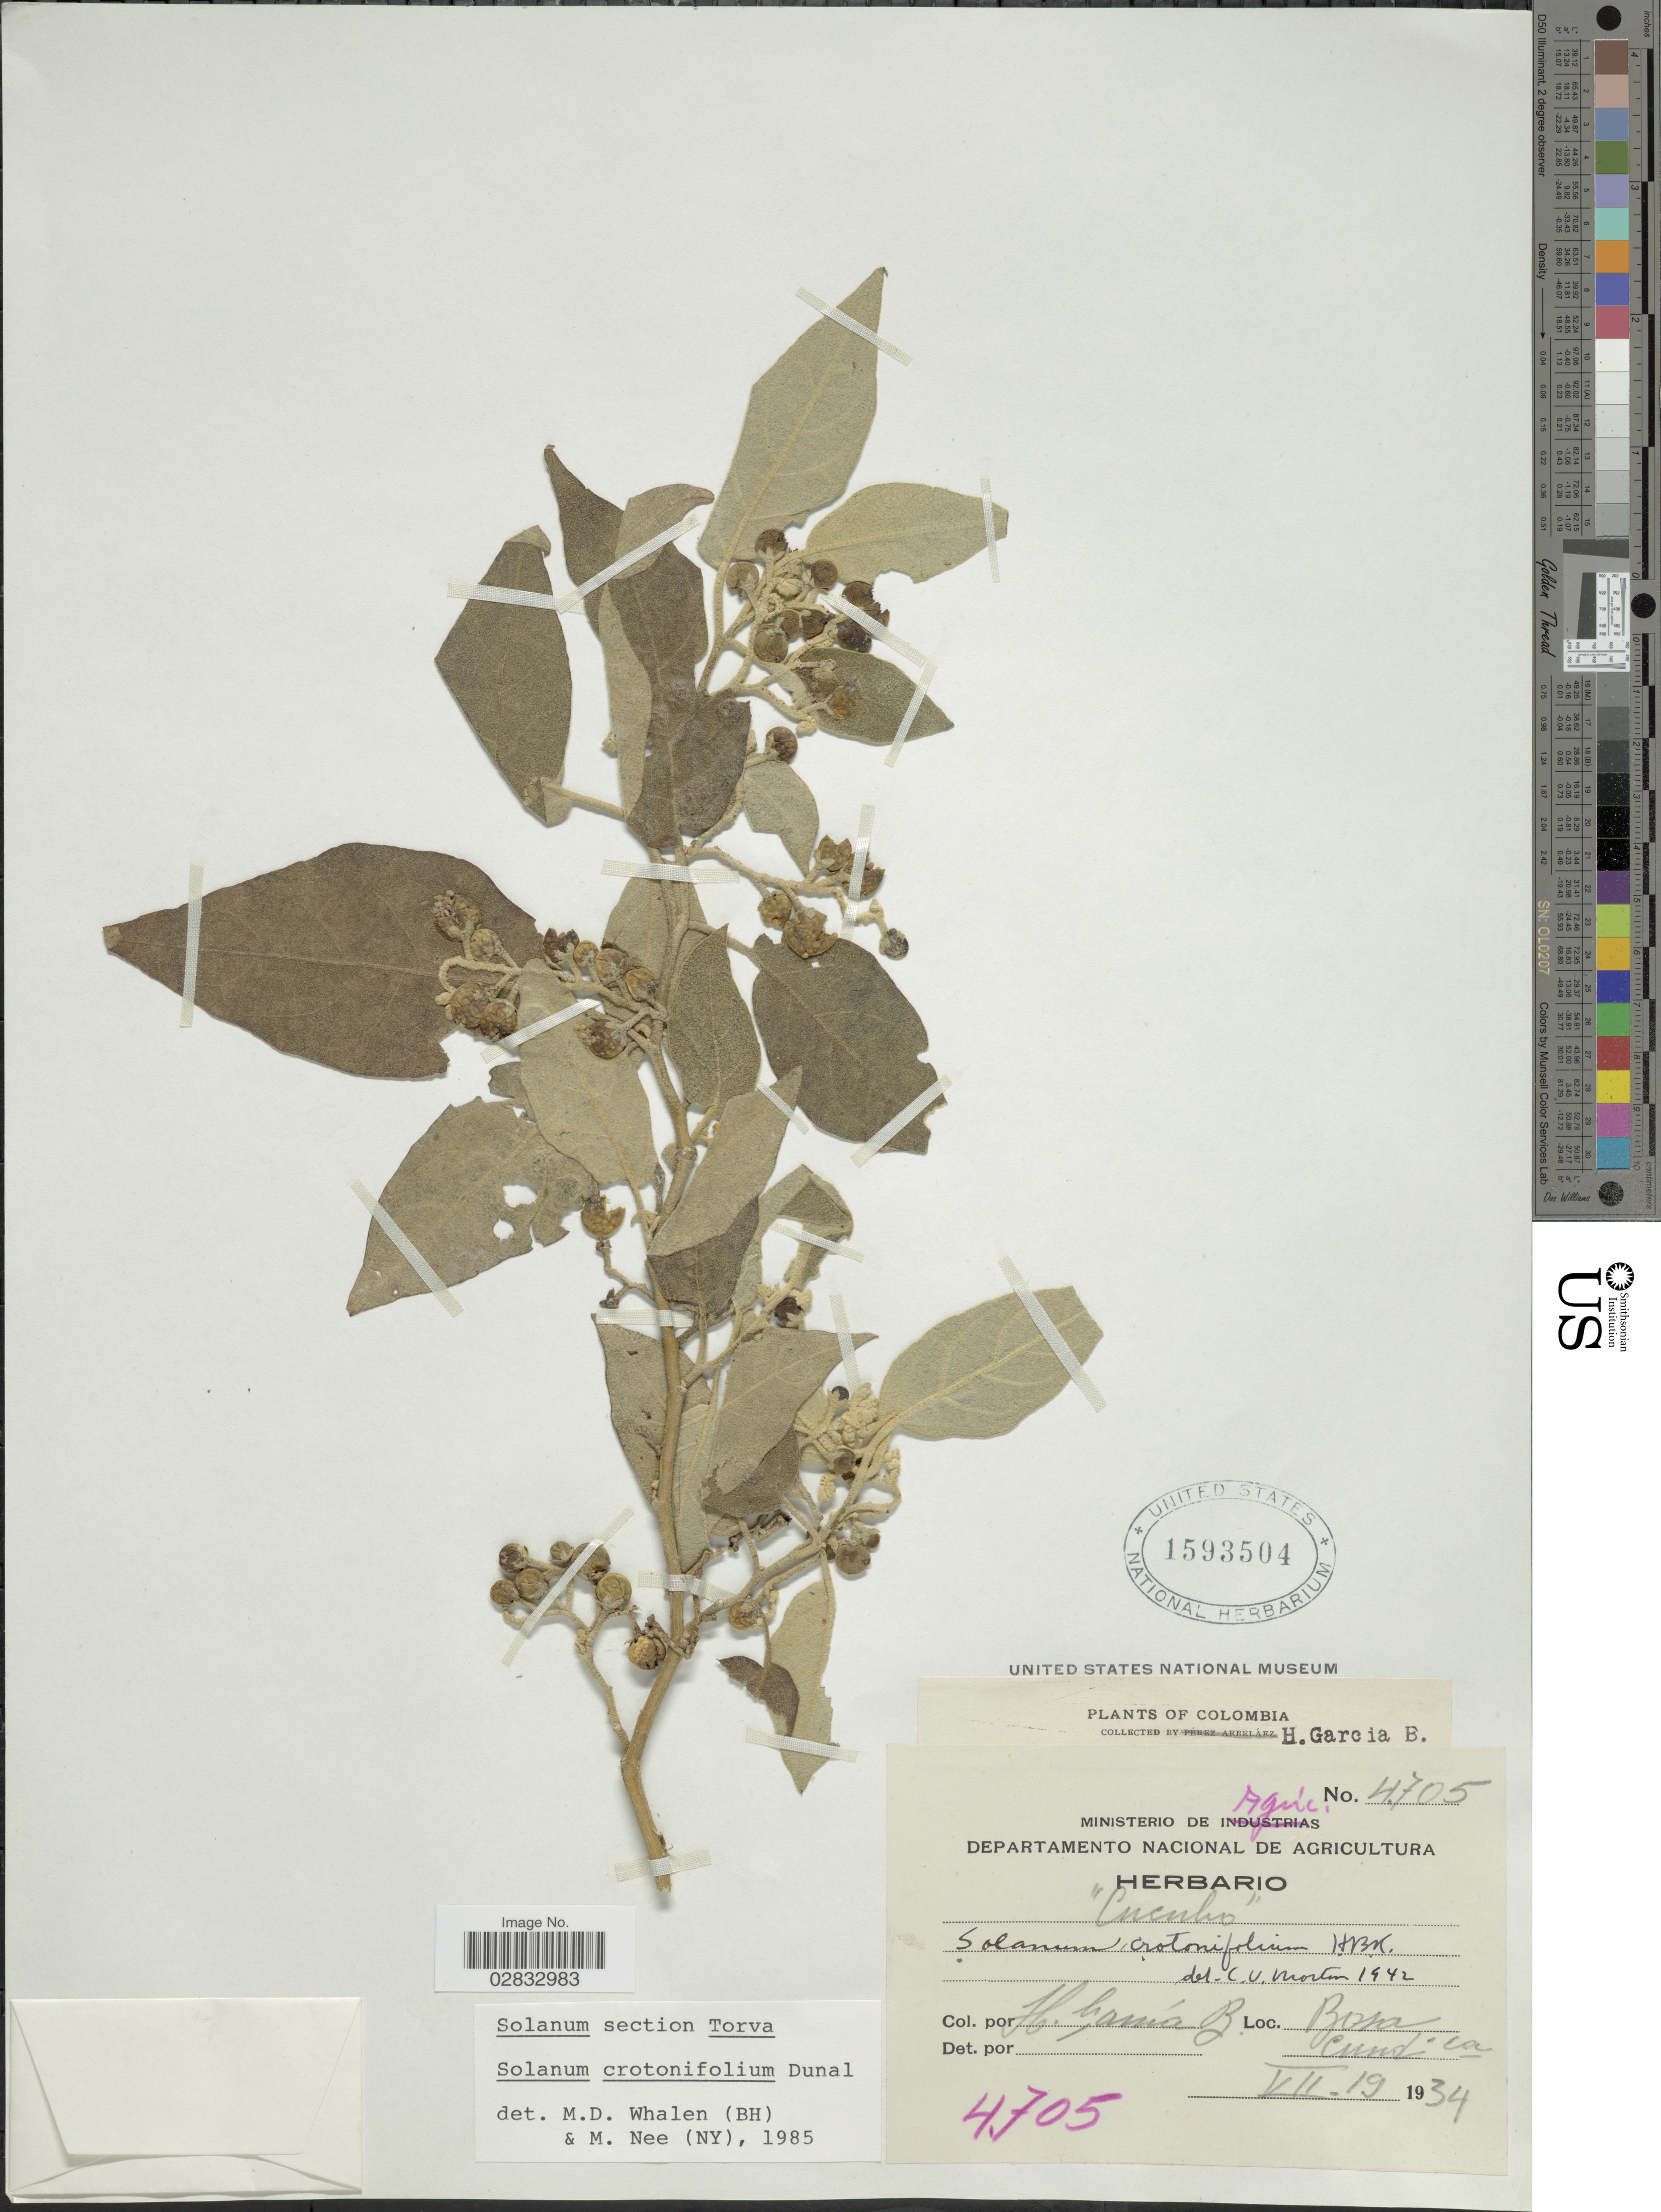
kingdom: Plantae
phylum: Tracheophyta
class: Magnoliopsida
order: Solanales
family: Solanaceae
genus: Solanum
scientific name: Solanum crotonifolium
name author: Dunal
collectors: H. García Barriga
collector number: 4705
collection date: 1934-07-19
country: Colombia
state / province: Cundinamarca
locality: Bosa.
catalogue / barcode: US 1593504